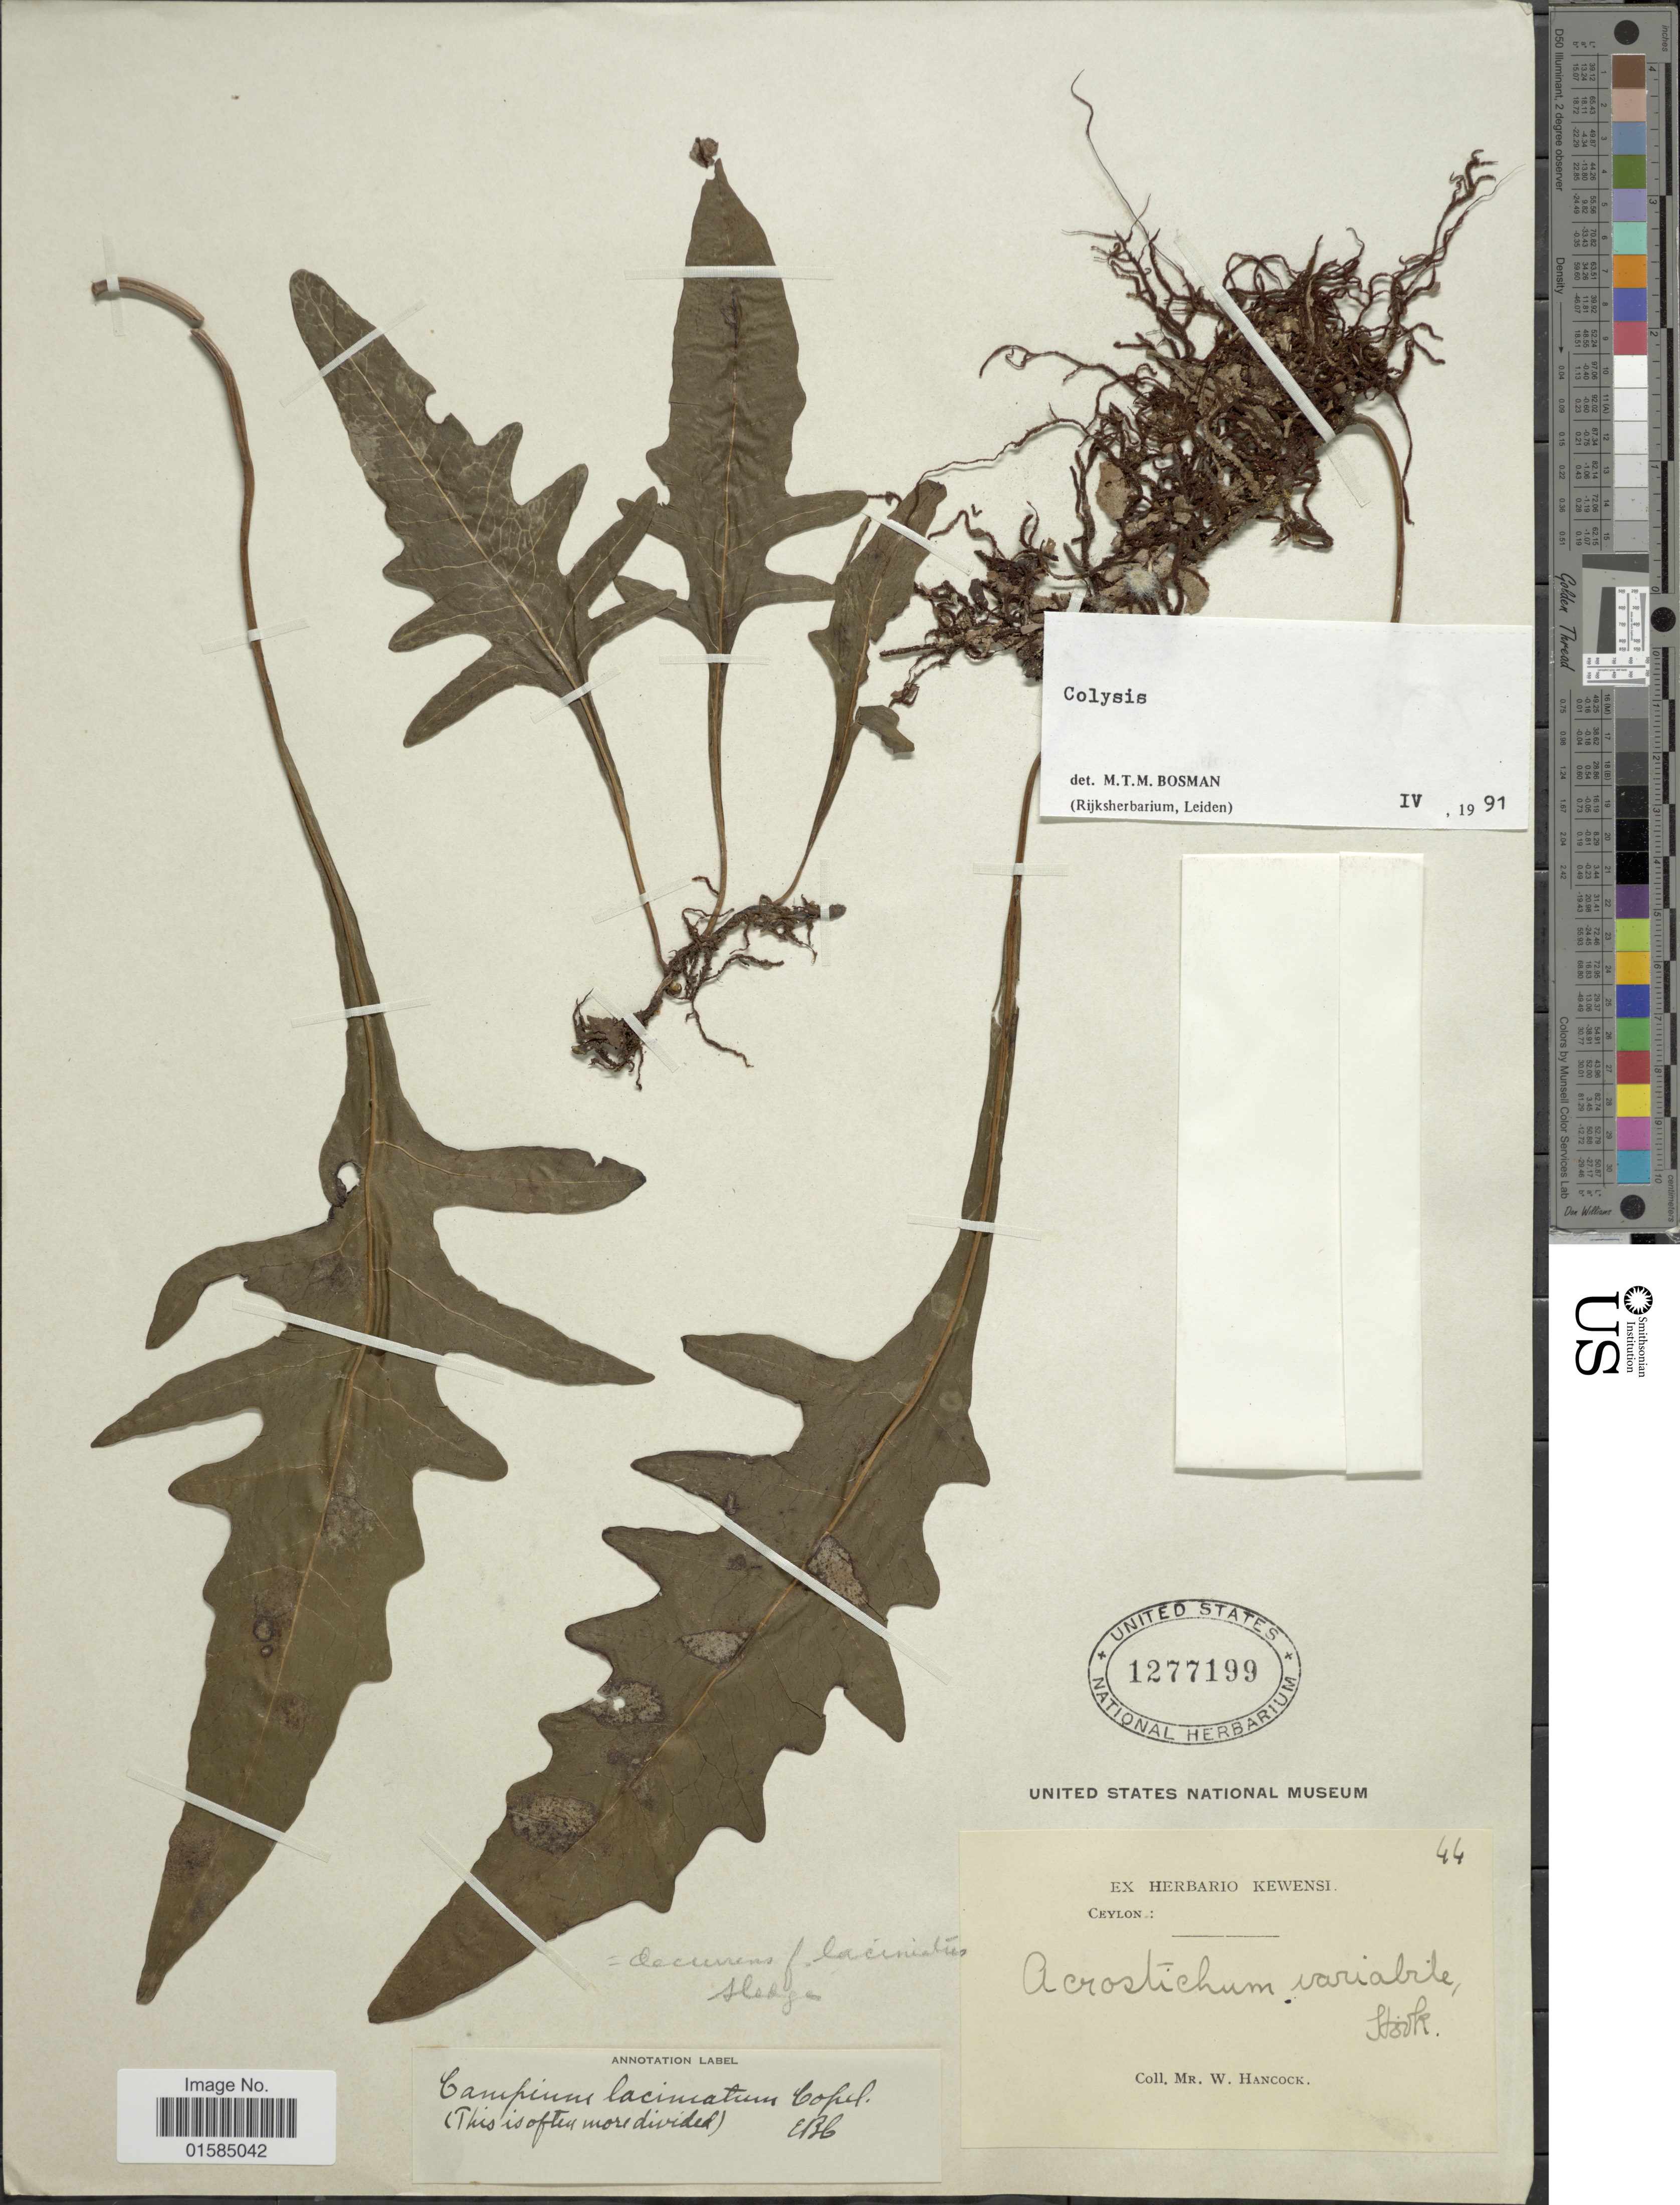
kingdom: Plantae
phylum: Tracheophyta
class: Polypodiopsida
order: Polypodiales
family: Polypodiaceae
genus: Leptochilus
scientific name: Leptochilus decurrens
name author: Blume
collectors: W. Hancock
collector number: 44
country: Sri Lanka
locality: Ceylon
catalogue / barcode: US 1277199